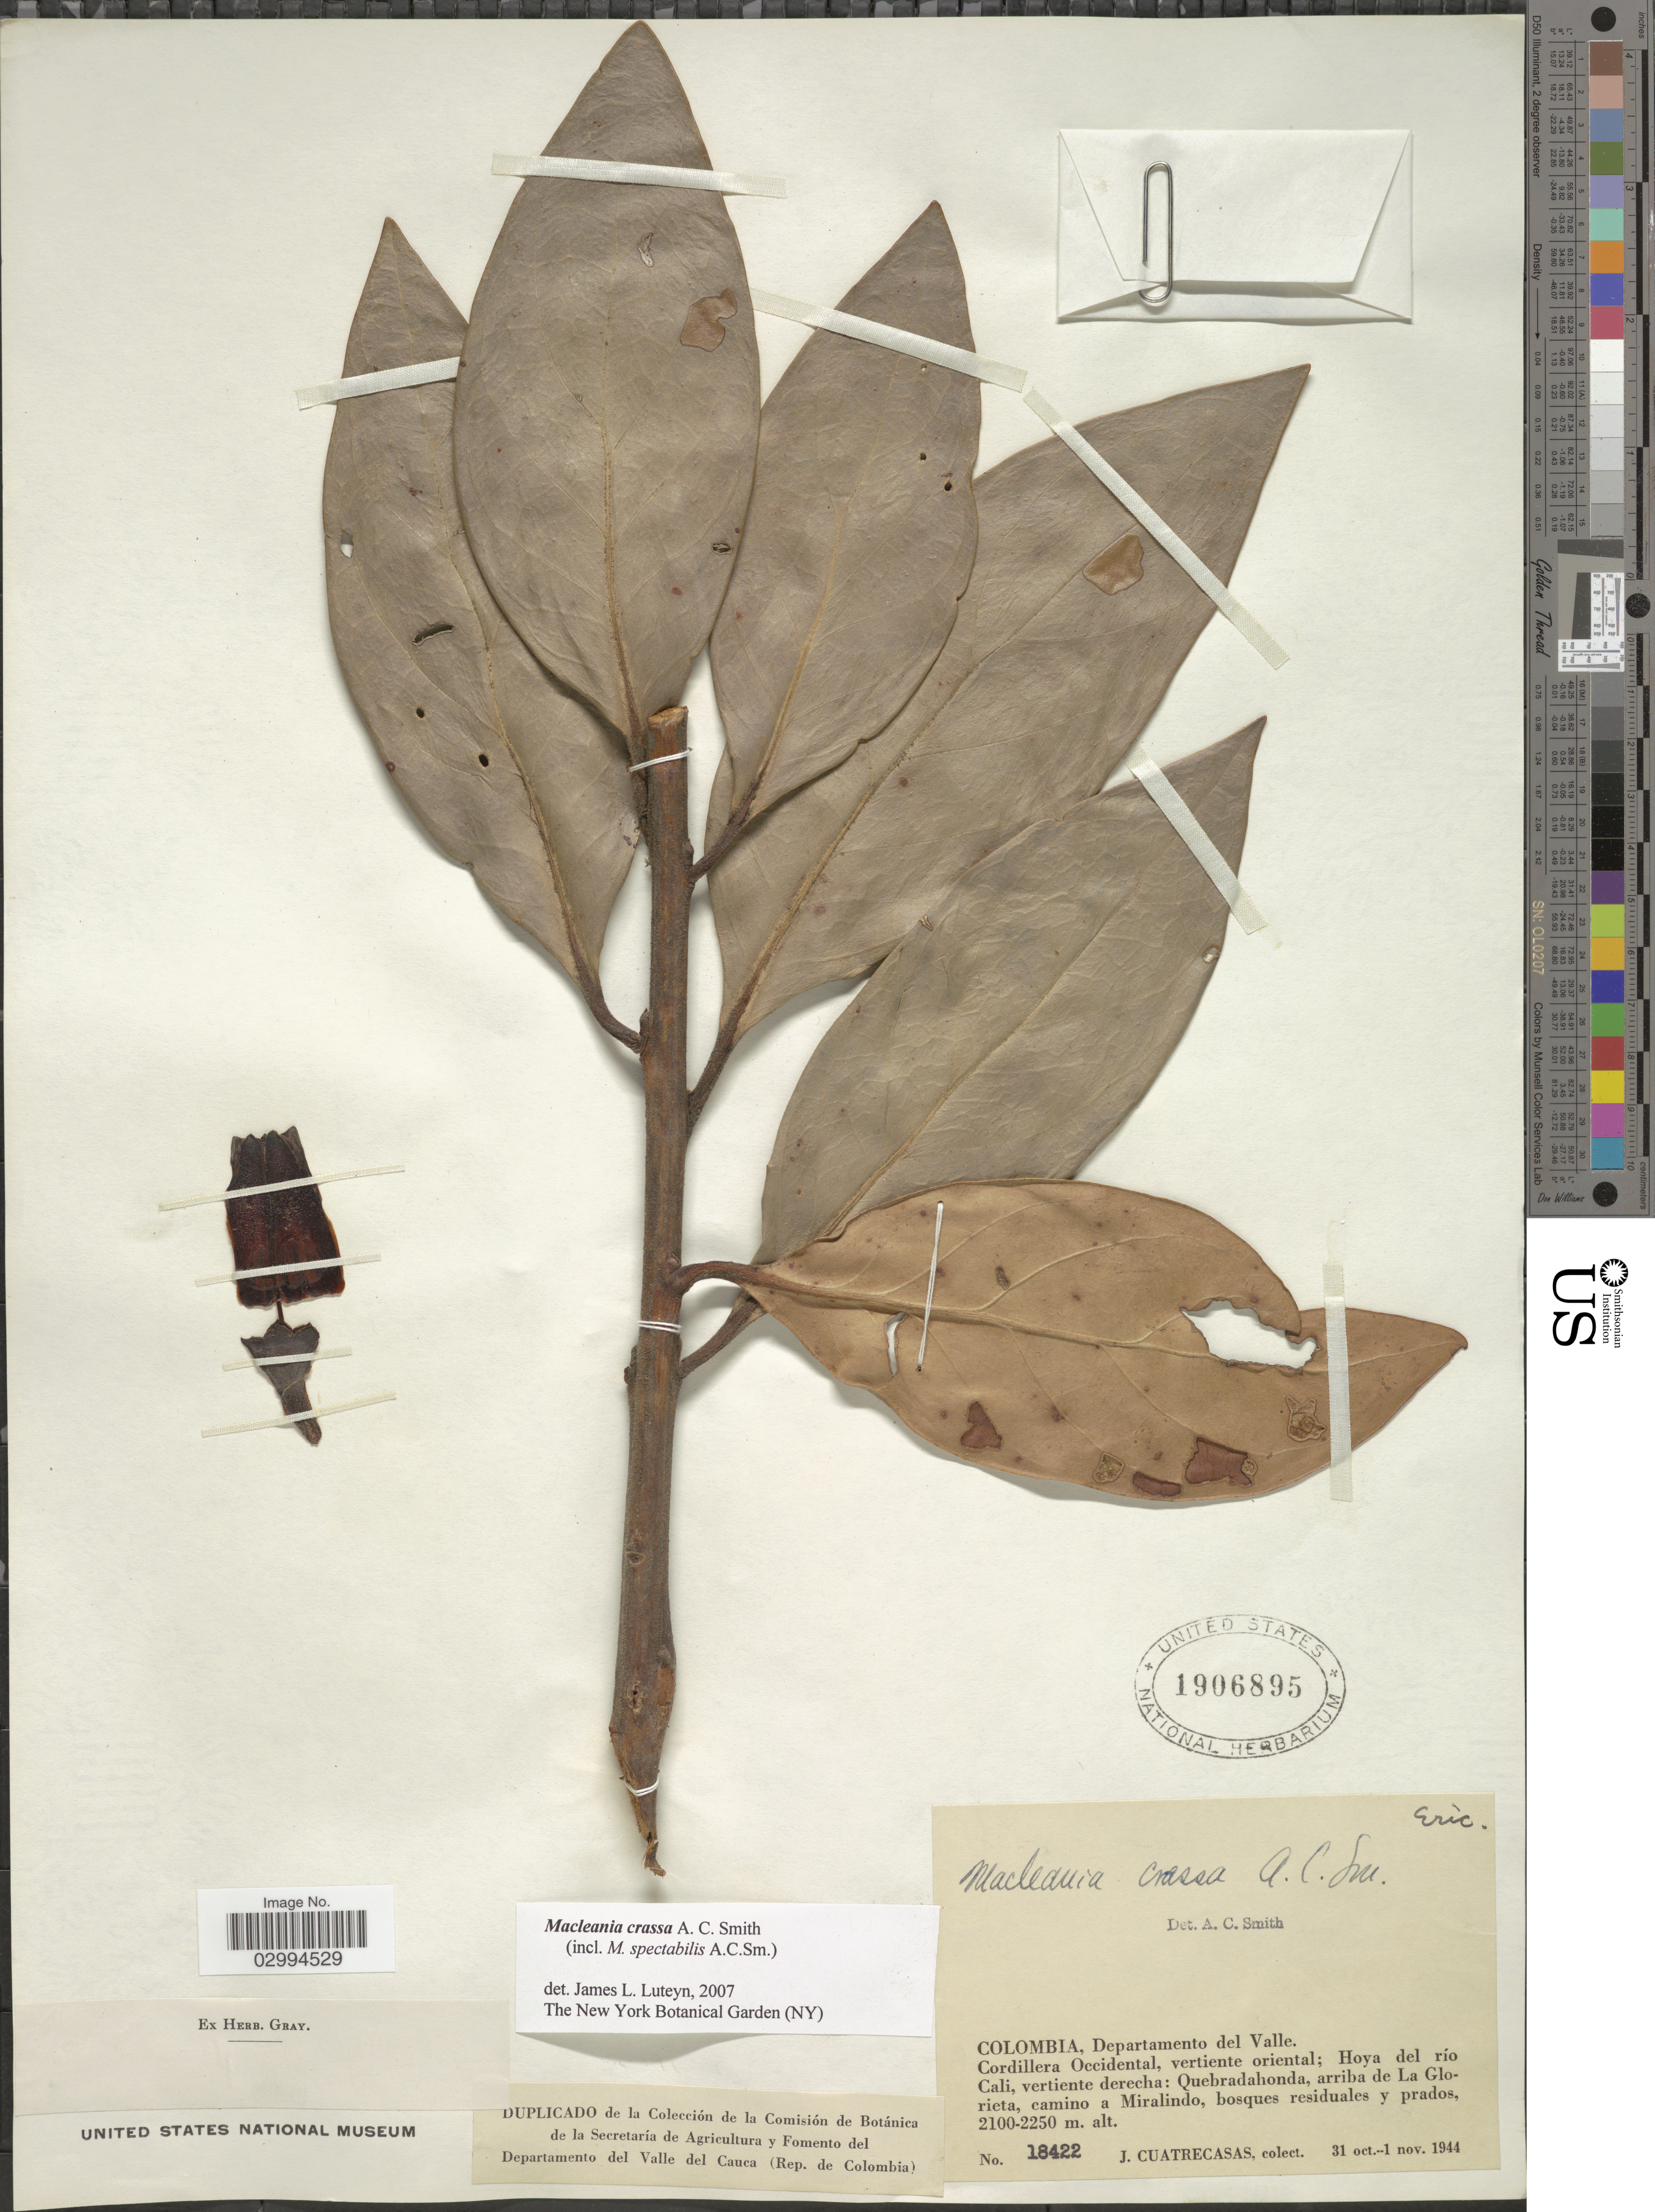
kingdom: Plantae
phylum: Tracheophyta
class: Magnoliopsida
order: Ericales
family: Ericaceae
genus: Macleania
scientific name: Macleania crassa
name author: A.C. Sm.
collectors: J. Cuatrecasas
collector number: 18422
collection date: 1944-10-31/1944-11-01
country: Colombia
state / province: Valle del Cauca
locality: Departamento del Valle. Cordillera Occidental, vertiente oriental; Hoya del río Cali, vertiente derecha: Quebradahonda, arriba de La Glorieta, camino a Miralindo.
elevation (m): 2100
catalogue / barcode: US 1906895